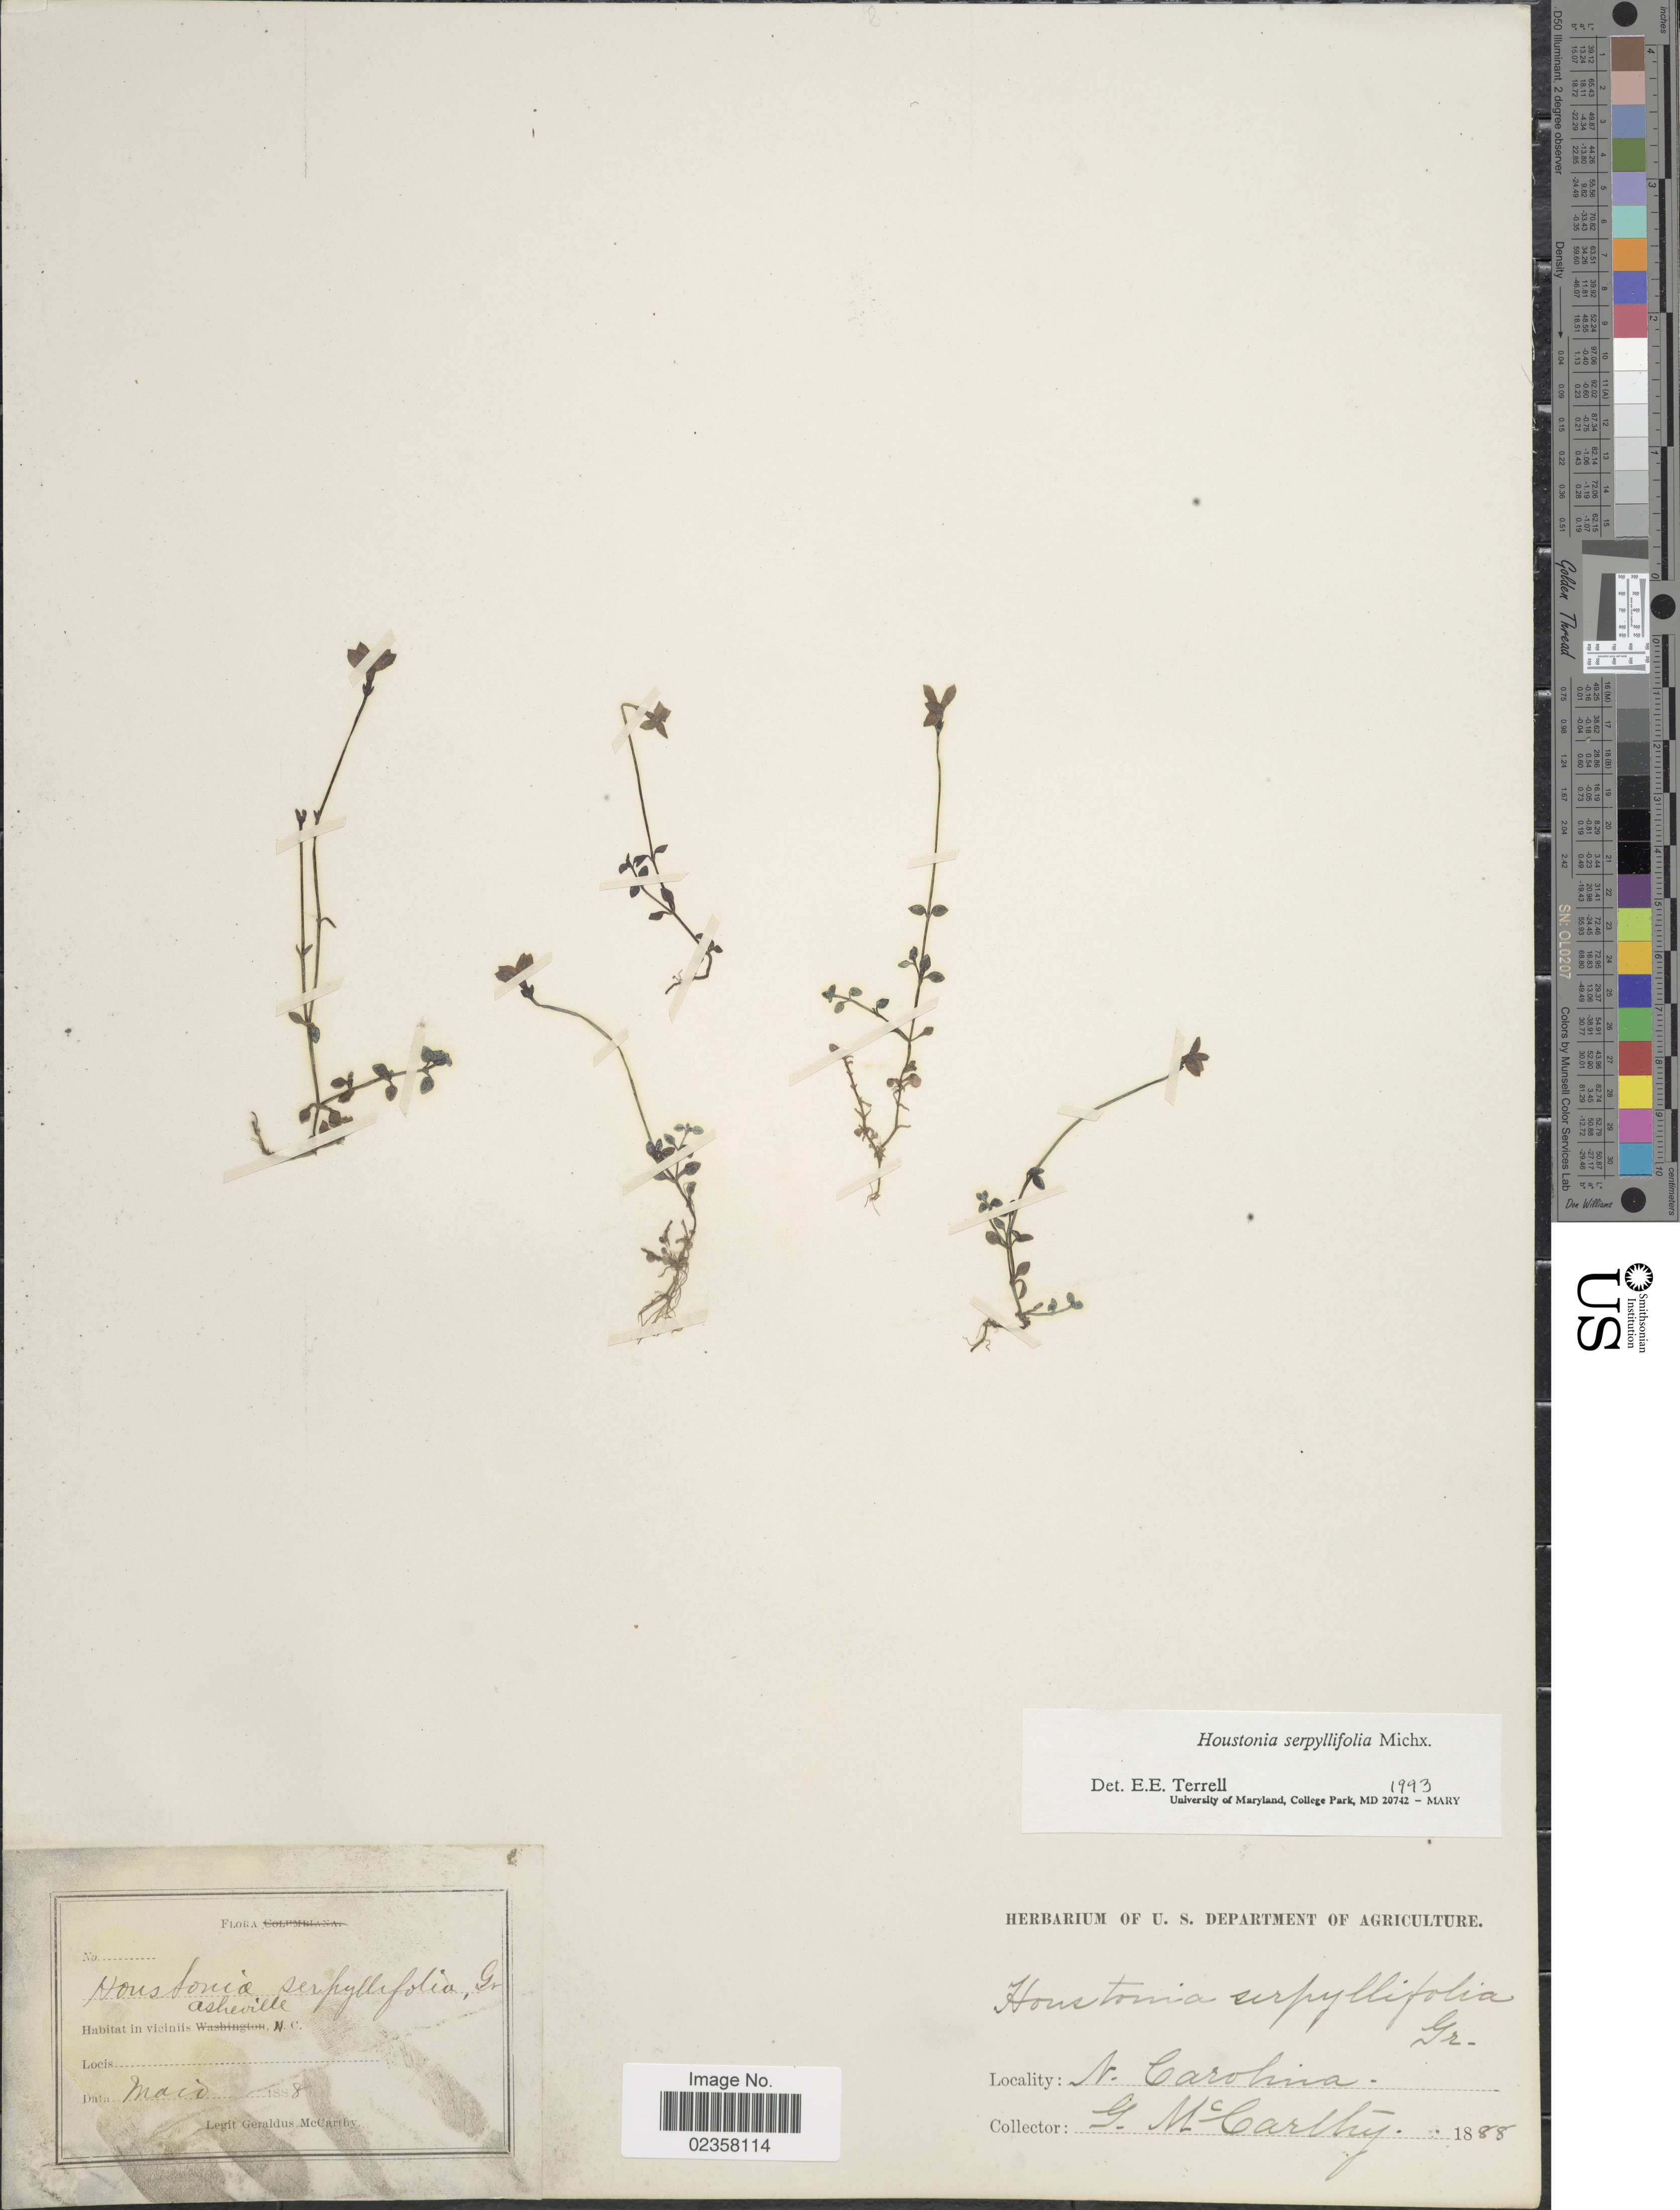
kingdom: Plantae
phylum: Tracheophyta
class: Magnoliopsida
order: Gentianales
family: Rubiaceae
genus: Houstonia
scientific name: Houstonia serpyllifolia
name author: Michx.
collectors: G. McCarthy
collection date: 1888-05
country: United States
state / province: North Carolina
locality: Asheville